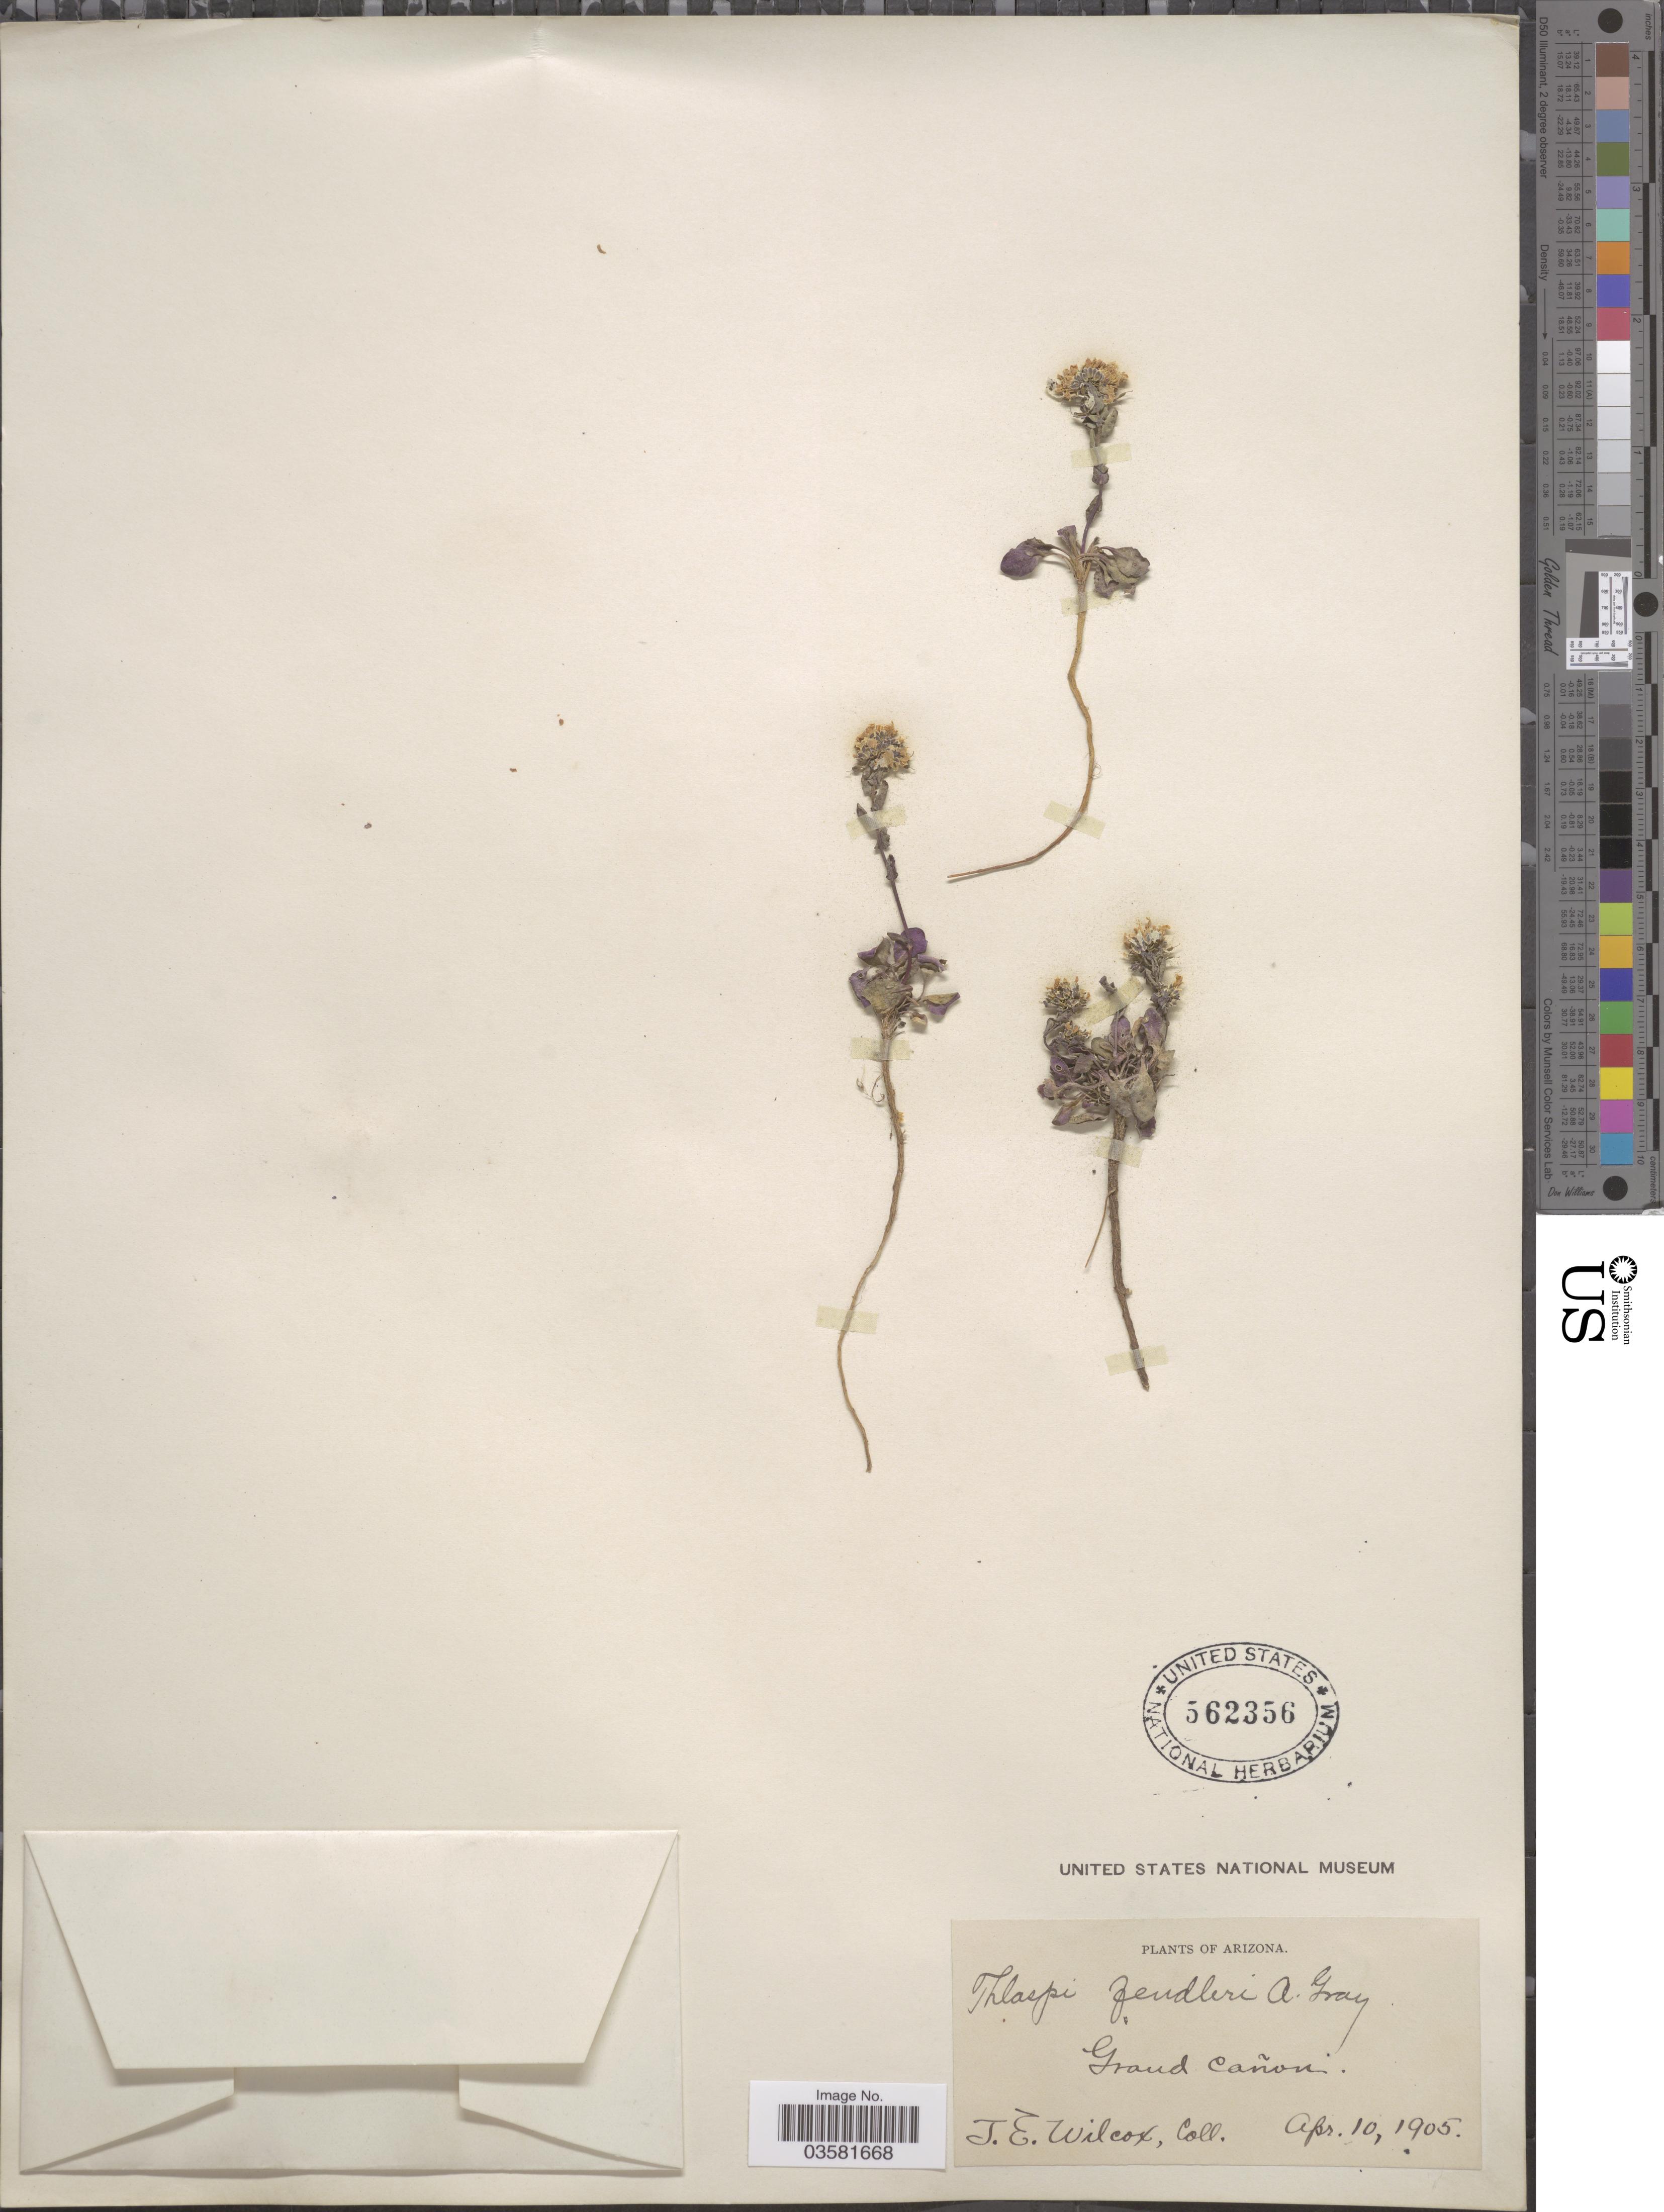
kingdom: Plantae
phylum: Tracheophyta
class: Magnoliopsida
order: Brassicales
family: Brassicaceae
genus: Thlaspi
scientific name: Thlaspi montanum var. fendleri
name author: (A. Gray) P.K. Holmgren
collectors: T. E. Wilcox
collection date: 1905-04-10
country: United States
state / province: Arizona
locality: Grand Cañon.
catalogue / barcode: US 562356